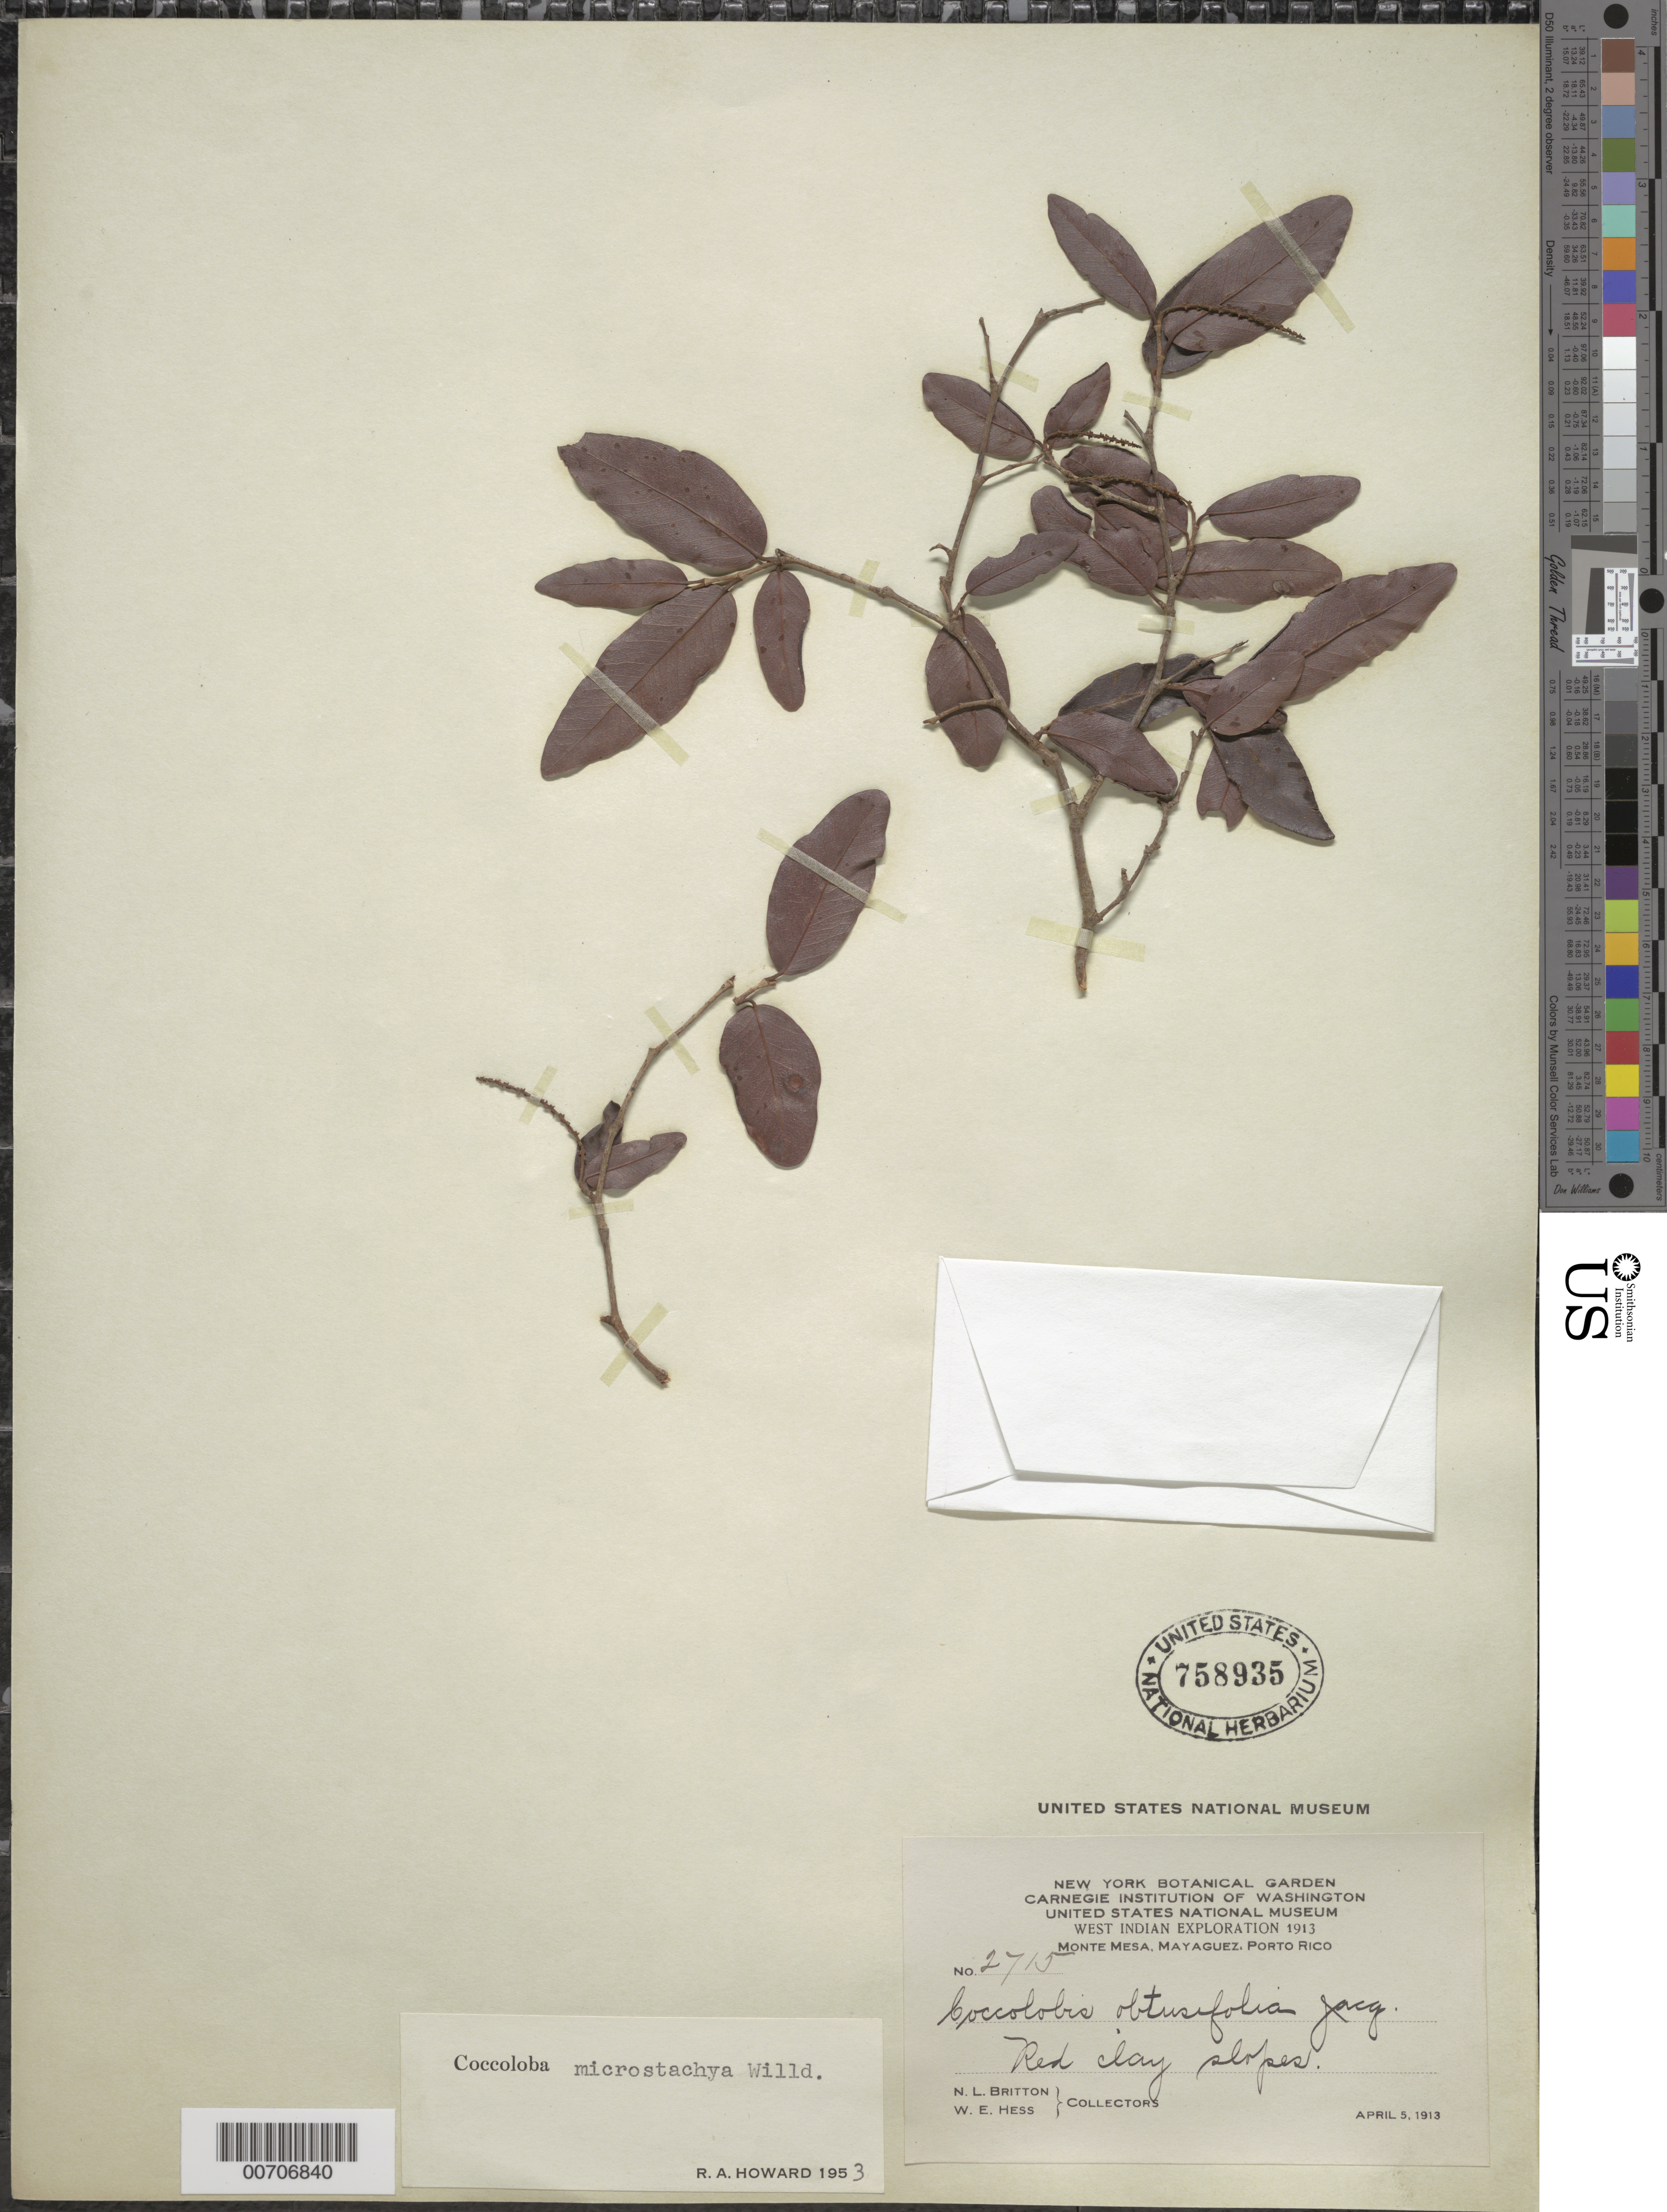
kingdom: Plantae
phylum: Tracheophyta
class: Magnoliopsida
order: Caryophyllales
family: Polygonaceae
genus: Coccoloba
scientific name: Coccoloba microstachya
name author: Willd.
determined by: Howard, R. A.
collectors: N. Britton & W. Hess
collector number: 2715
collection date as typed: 05 Apr 1913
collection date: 1913-04-05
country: Puerto Rico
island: Greater Antilles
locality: Monte Mesa, Mayaguez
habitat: Red clay slopes.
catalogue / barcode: US 758935